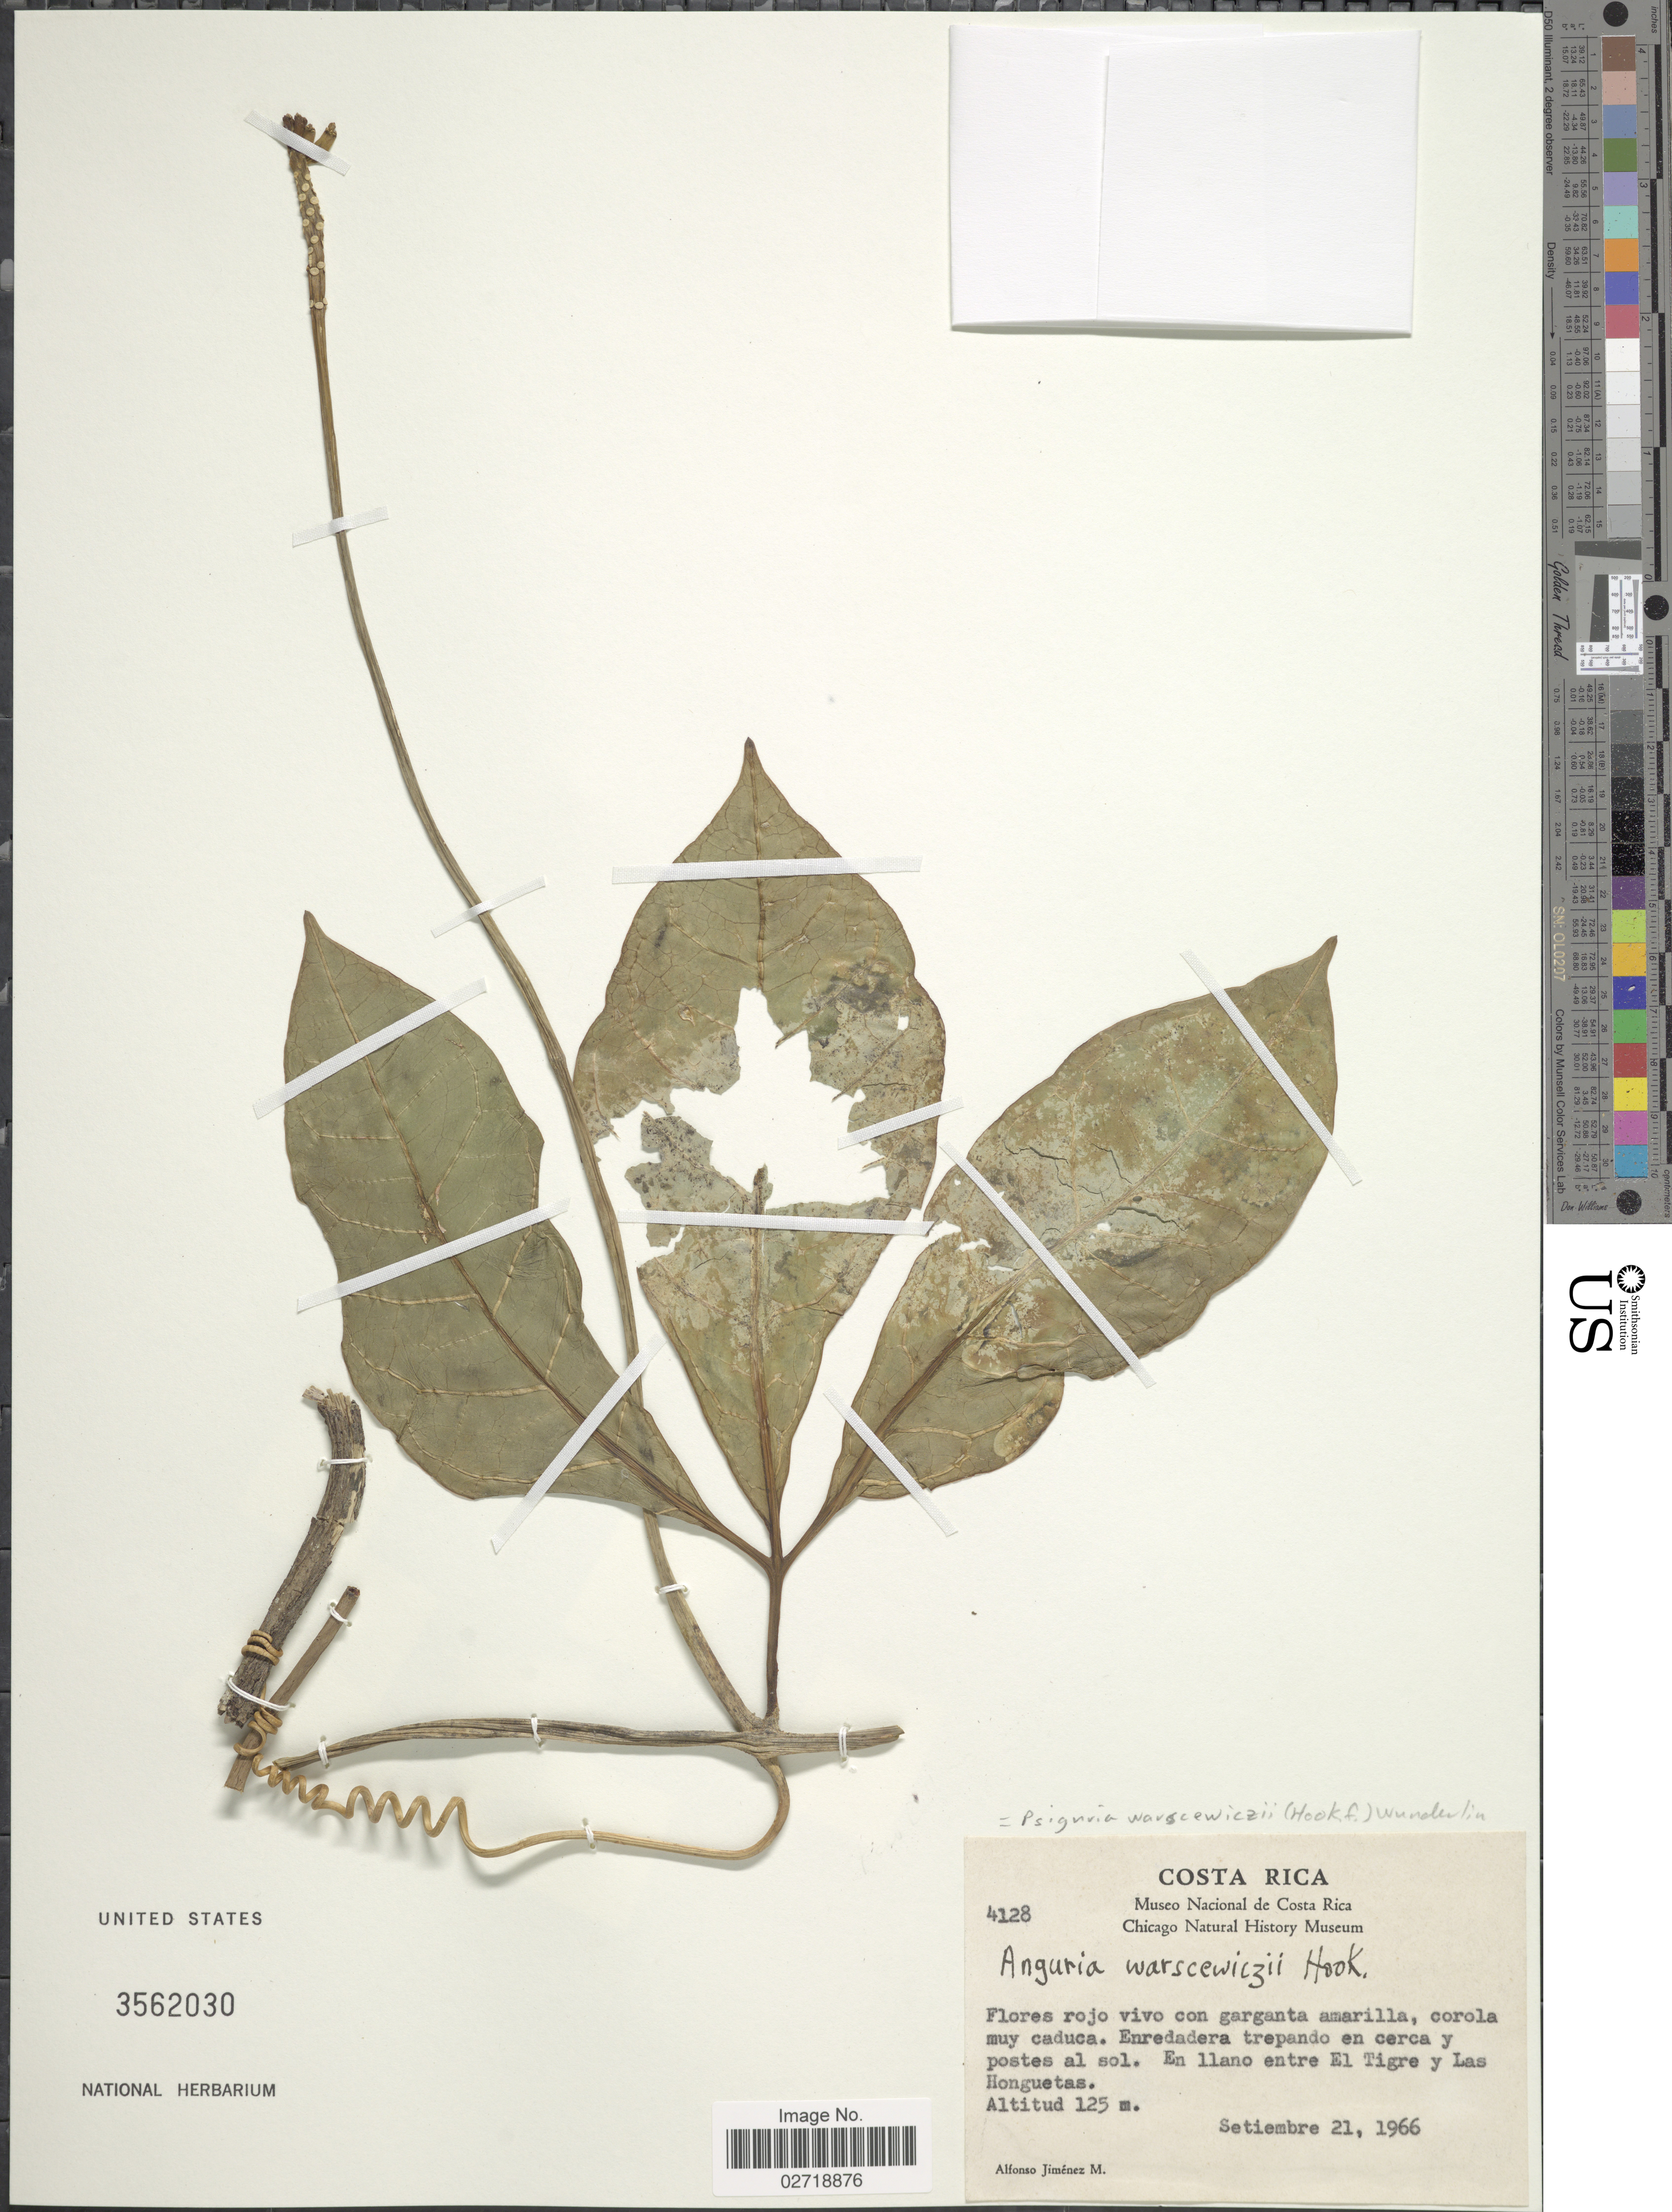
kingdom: Plantae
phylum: Tracheophyta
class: Magnoliopsida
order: Cucurbitales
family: Cucurbitaceae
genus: Psiguria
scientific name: Psiguria warscewiczii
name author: (Hook. f.) Wunderlin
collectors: A. Jimenez M.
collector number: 4128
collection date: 1966-09-21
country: Costa Rica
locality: En llano entre El Tigre y Las Honguetas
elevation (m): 125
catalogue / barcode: US 3562030